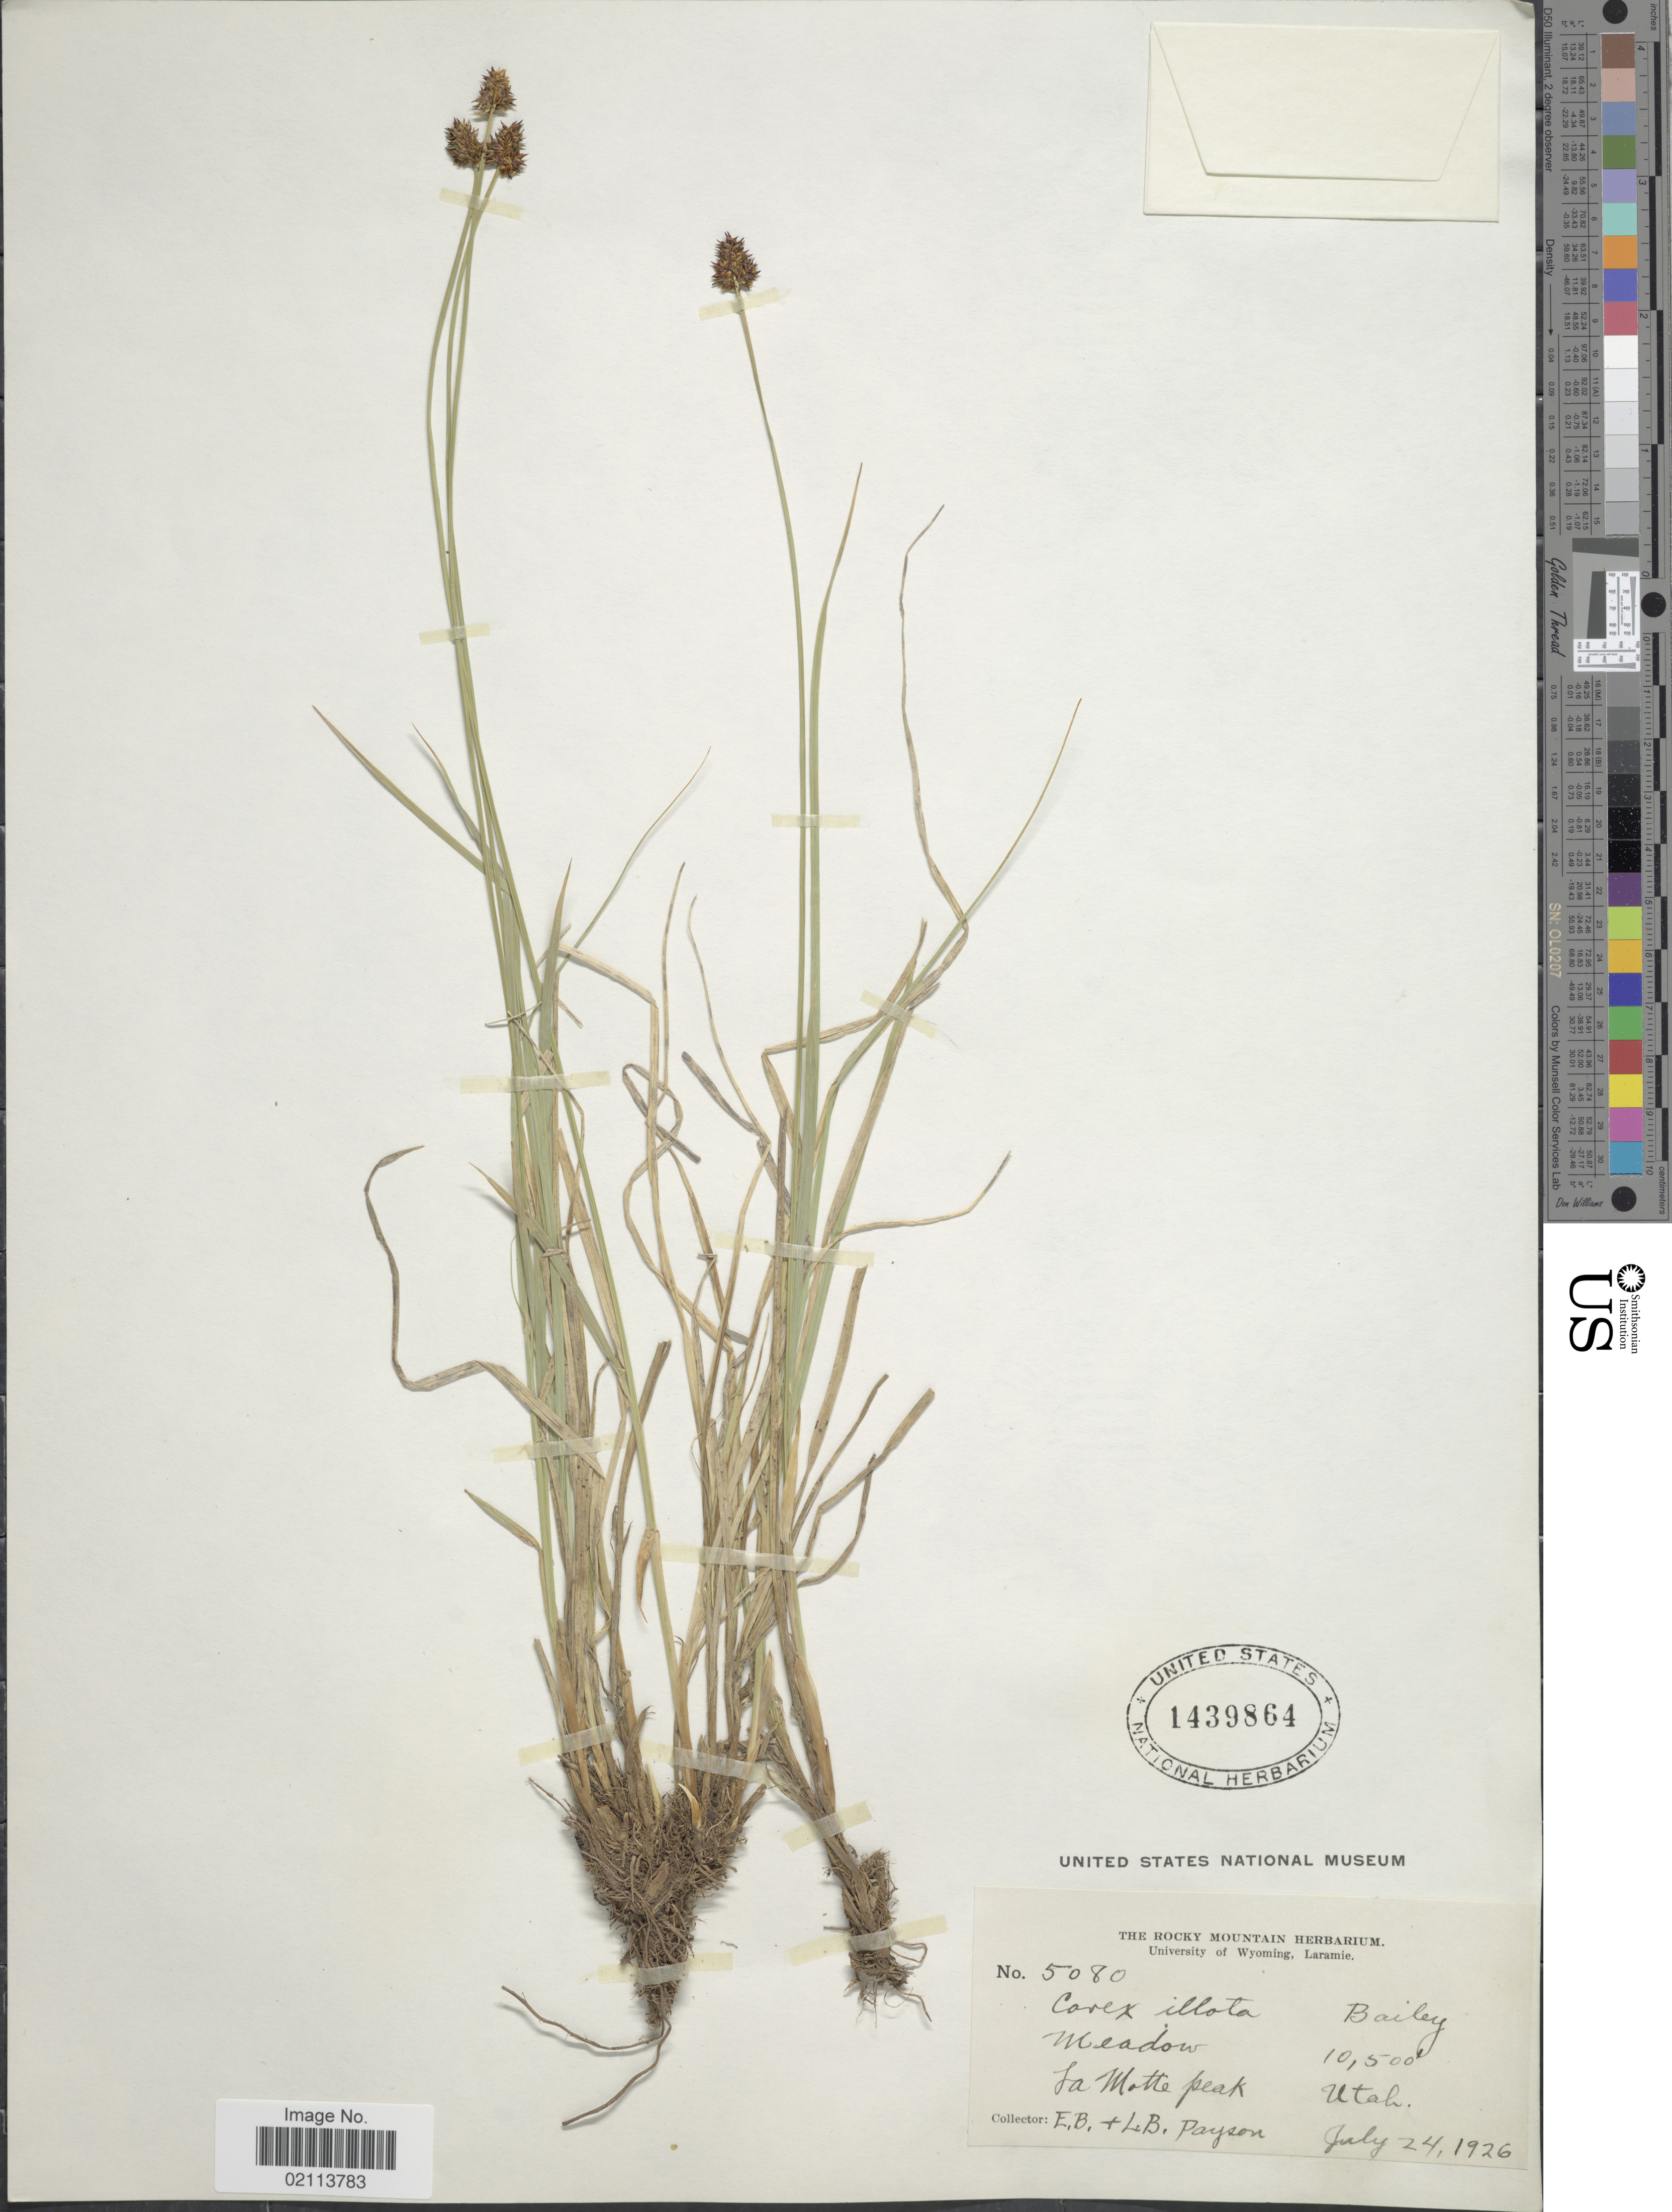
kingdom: Plantae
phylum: Tracheophyta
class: Liliopsida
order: Poales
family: Cyperaceae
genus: Carex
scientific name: Carex illota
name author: L.H. Bailey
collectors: E. B. Payson & L. Payson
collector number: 5080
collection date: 1926-07-24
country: United States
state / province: Utah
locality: La Motte Peak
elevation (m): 3200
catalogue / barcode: US 1439864